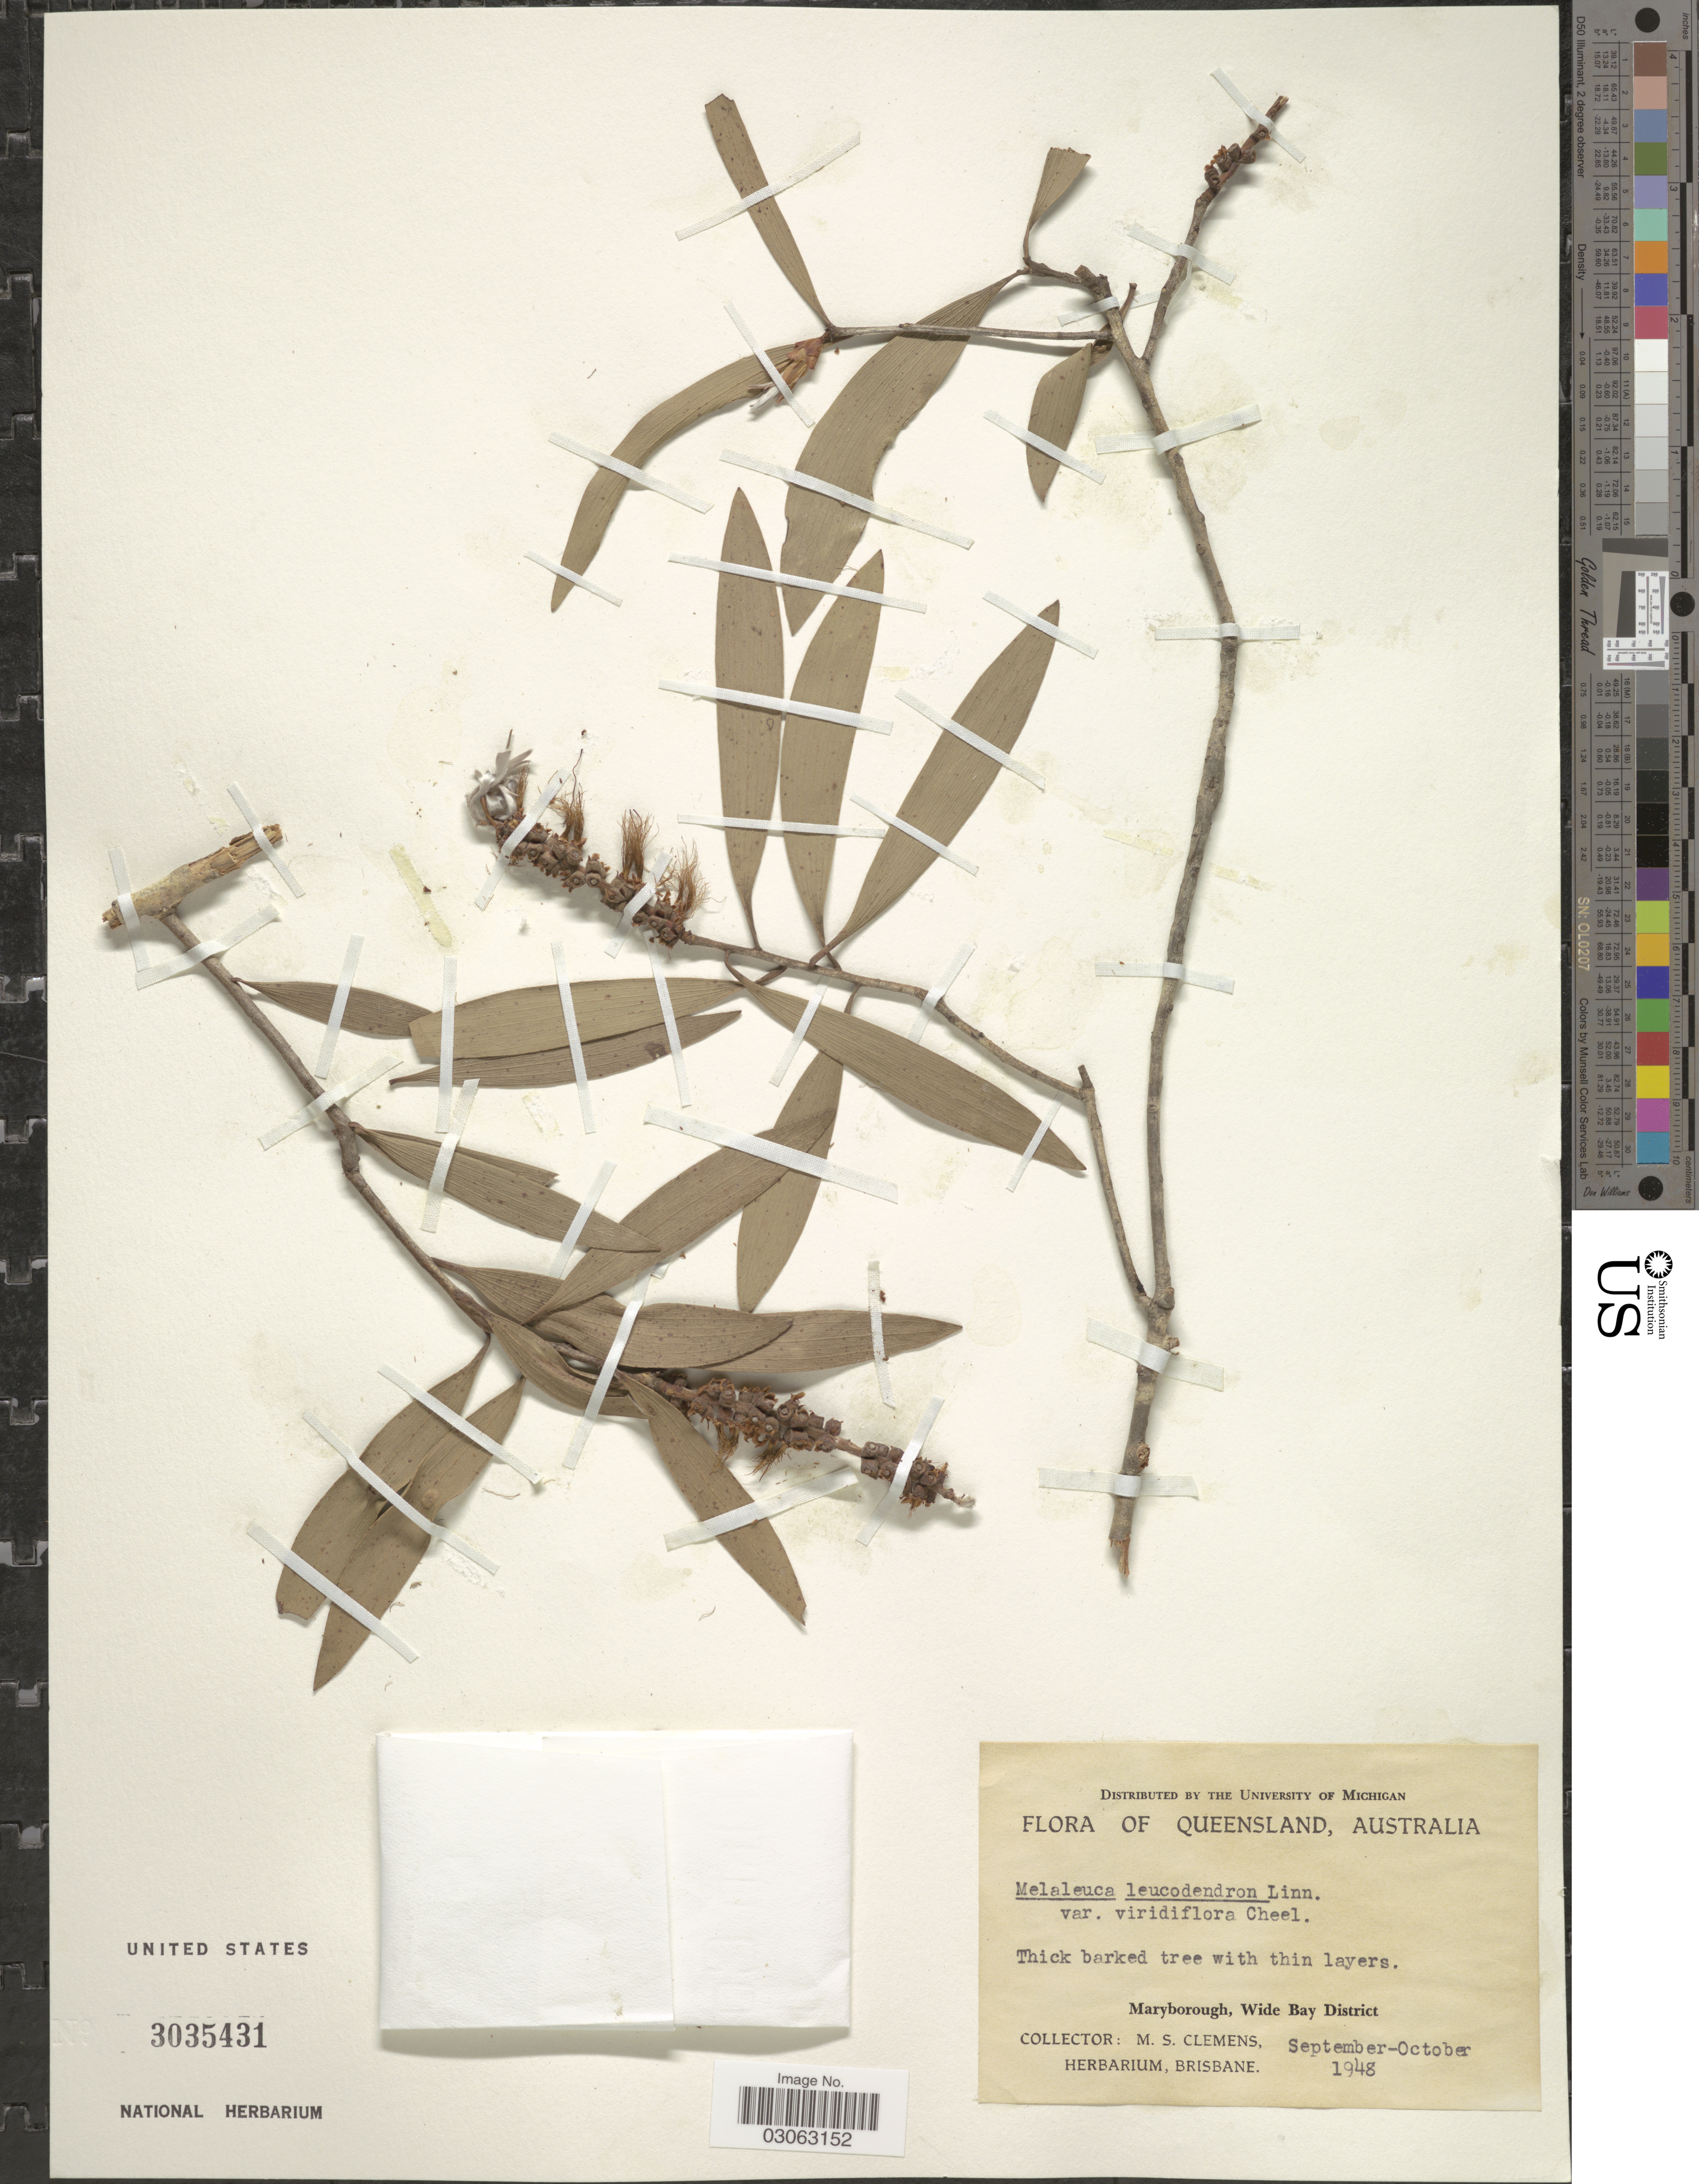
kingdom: Plantae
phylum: Tracheophyta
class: Magnoliopsida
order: Myrtales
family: Myrtaceae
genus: Melaleuca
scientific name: Melaleuca leucadendra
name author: (L.) L.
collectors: M. S. Clemens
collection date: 1948-09/1948-10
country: Australia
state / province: Queensland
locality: Maryborough, Wide Bay District.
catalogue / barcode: US 3035431